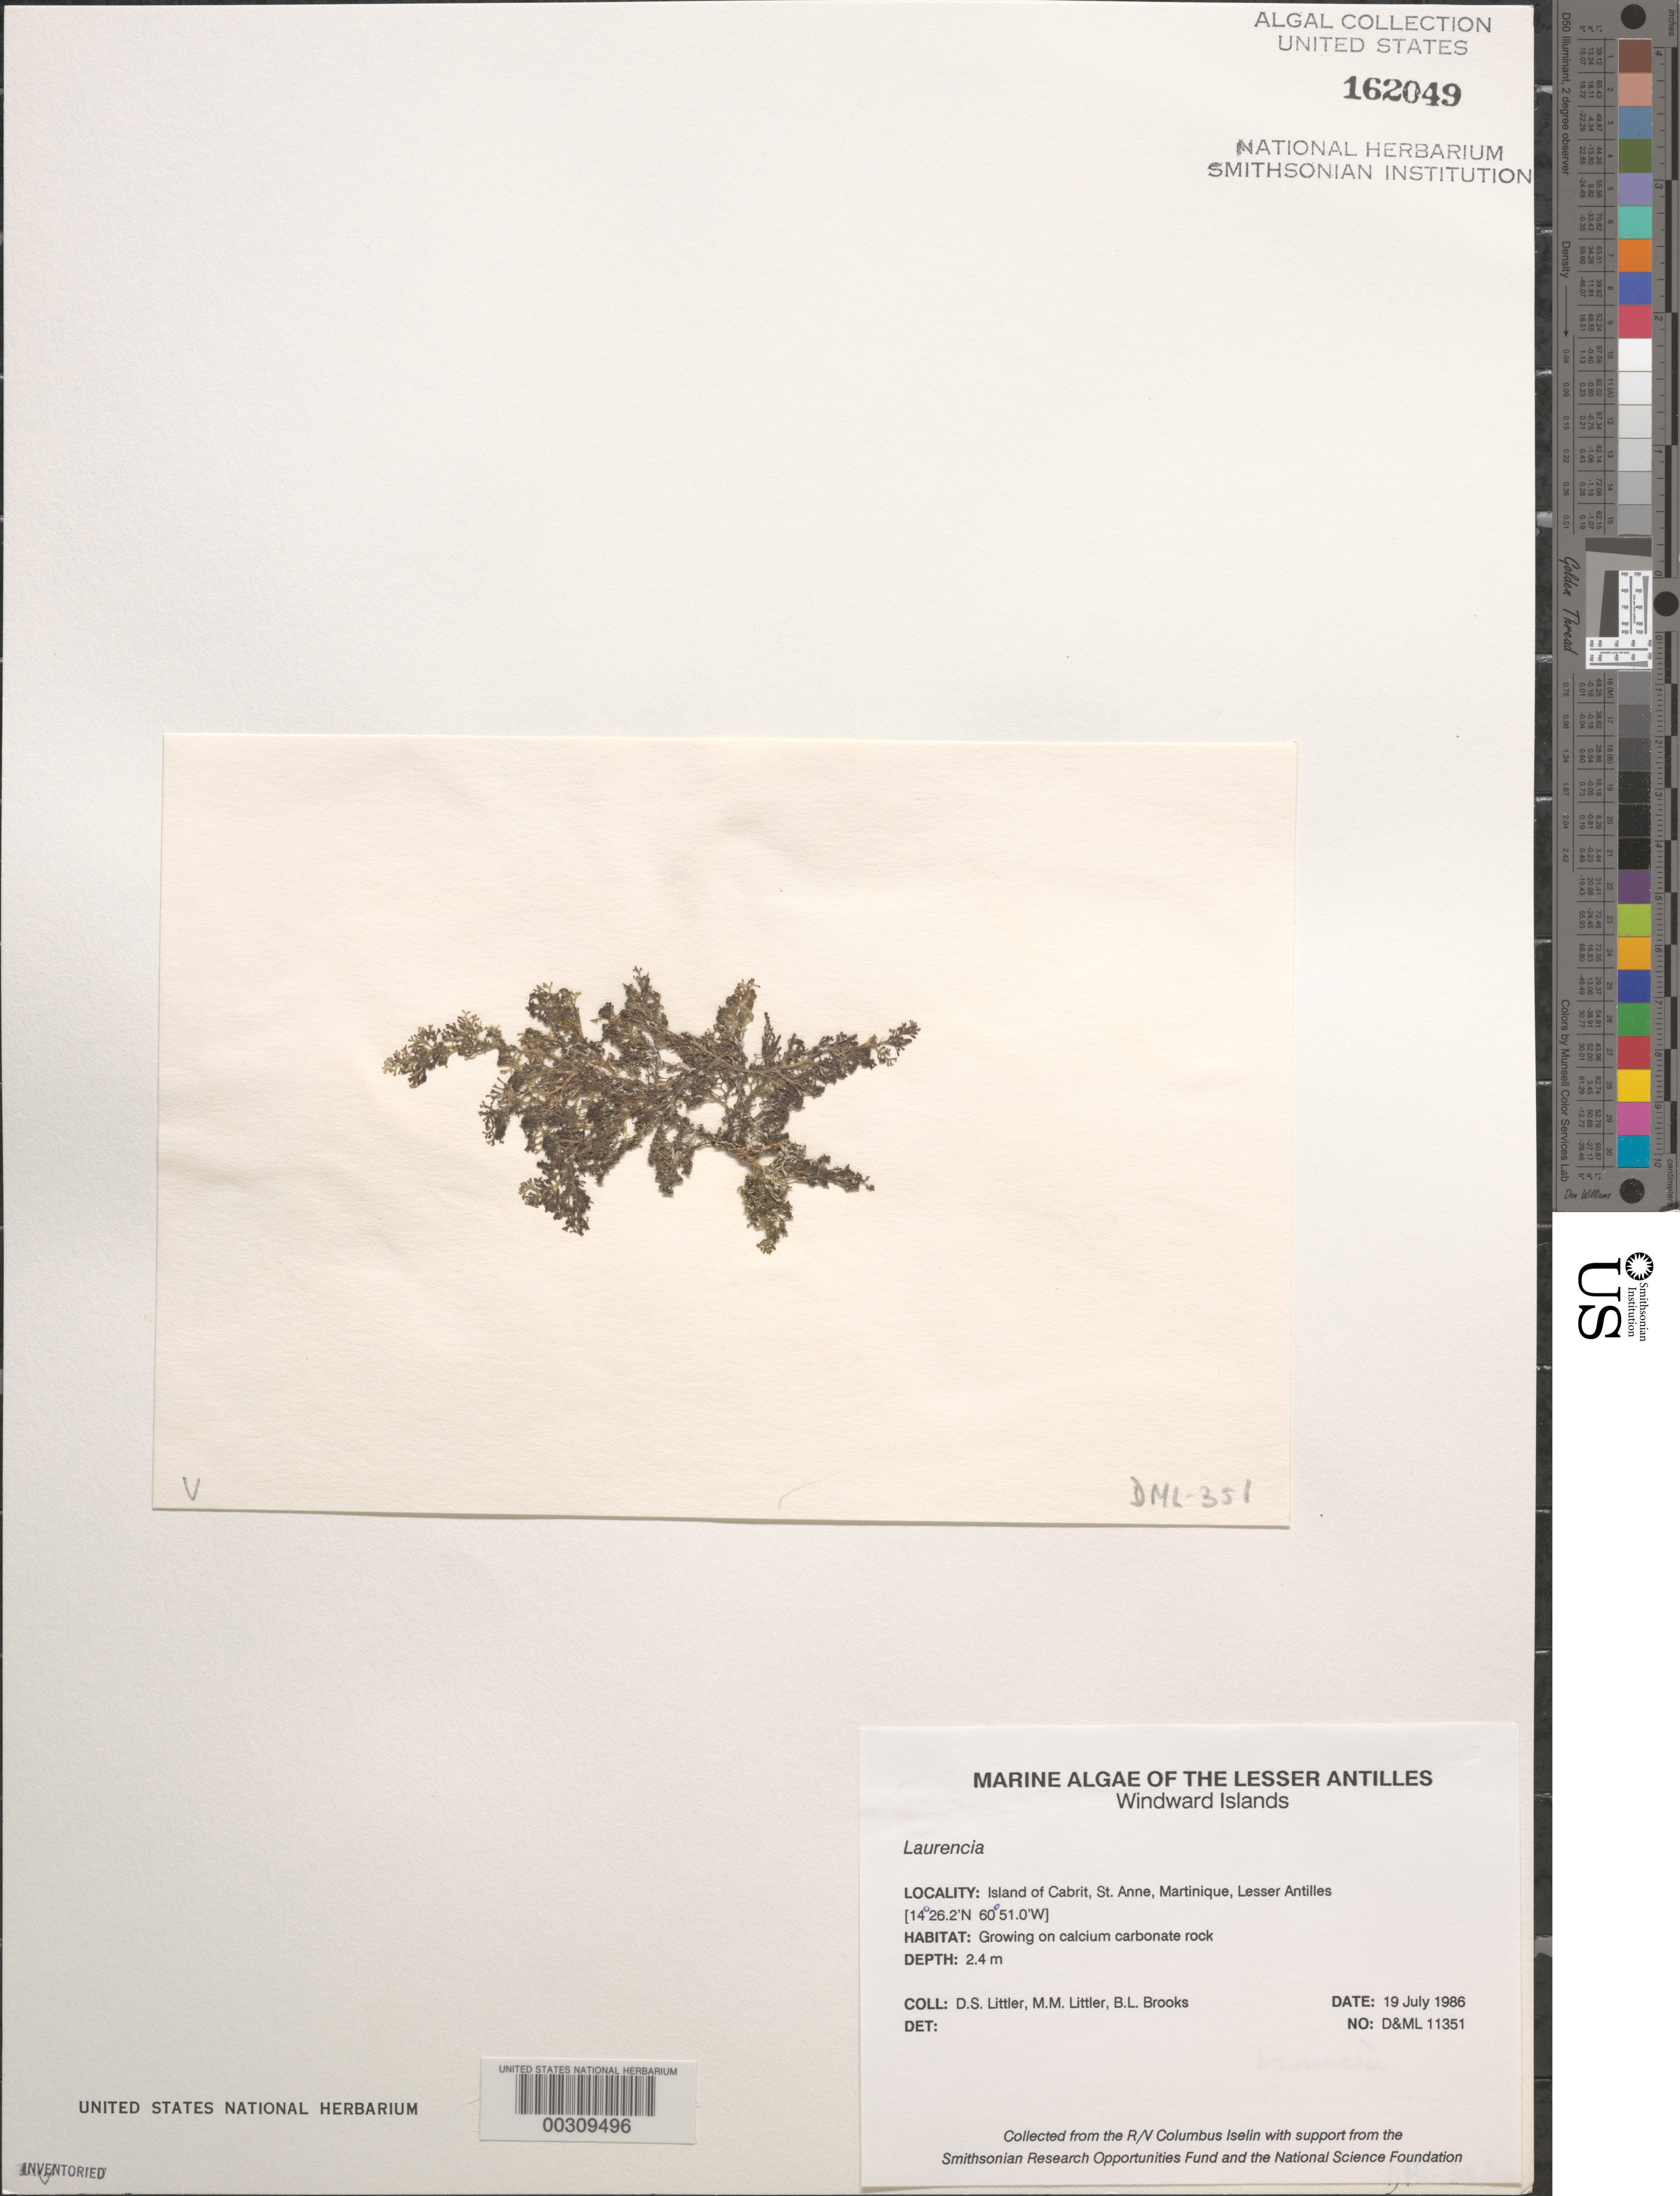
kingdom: Plantae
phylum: Rhodophyta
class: Florideophyceae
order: Ceramiales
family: Rhodomelaceae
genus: Laurencia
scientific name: Laurencia sp.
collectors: D. S. Littler, M. M. Littler & B. Brooks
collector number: D&ML 11351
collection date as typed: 19 Jul 1986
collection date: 1986-07-19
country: Martinique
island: Cabrit Island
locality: St. Anne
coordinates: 14 26.2' N, 60 51.0' W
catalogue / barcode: US 162049